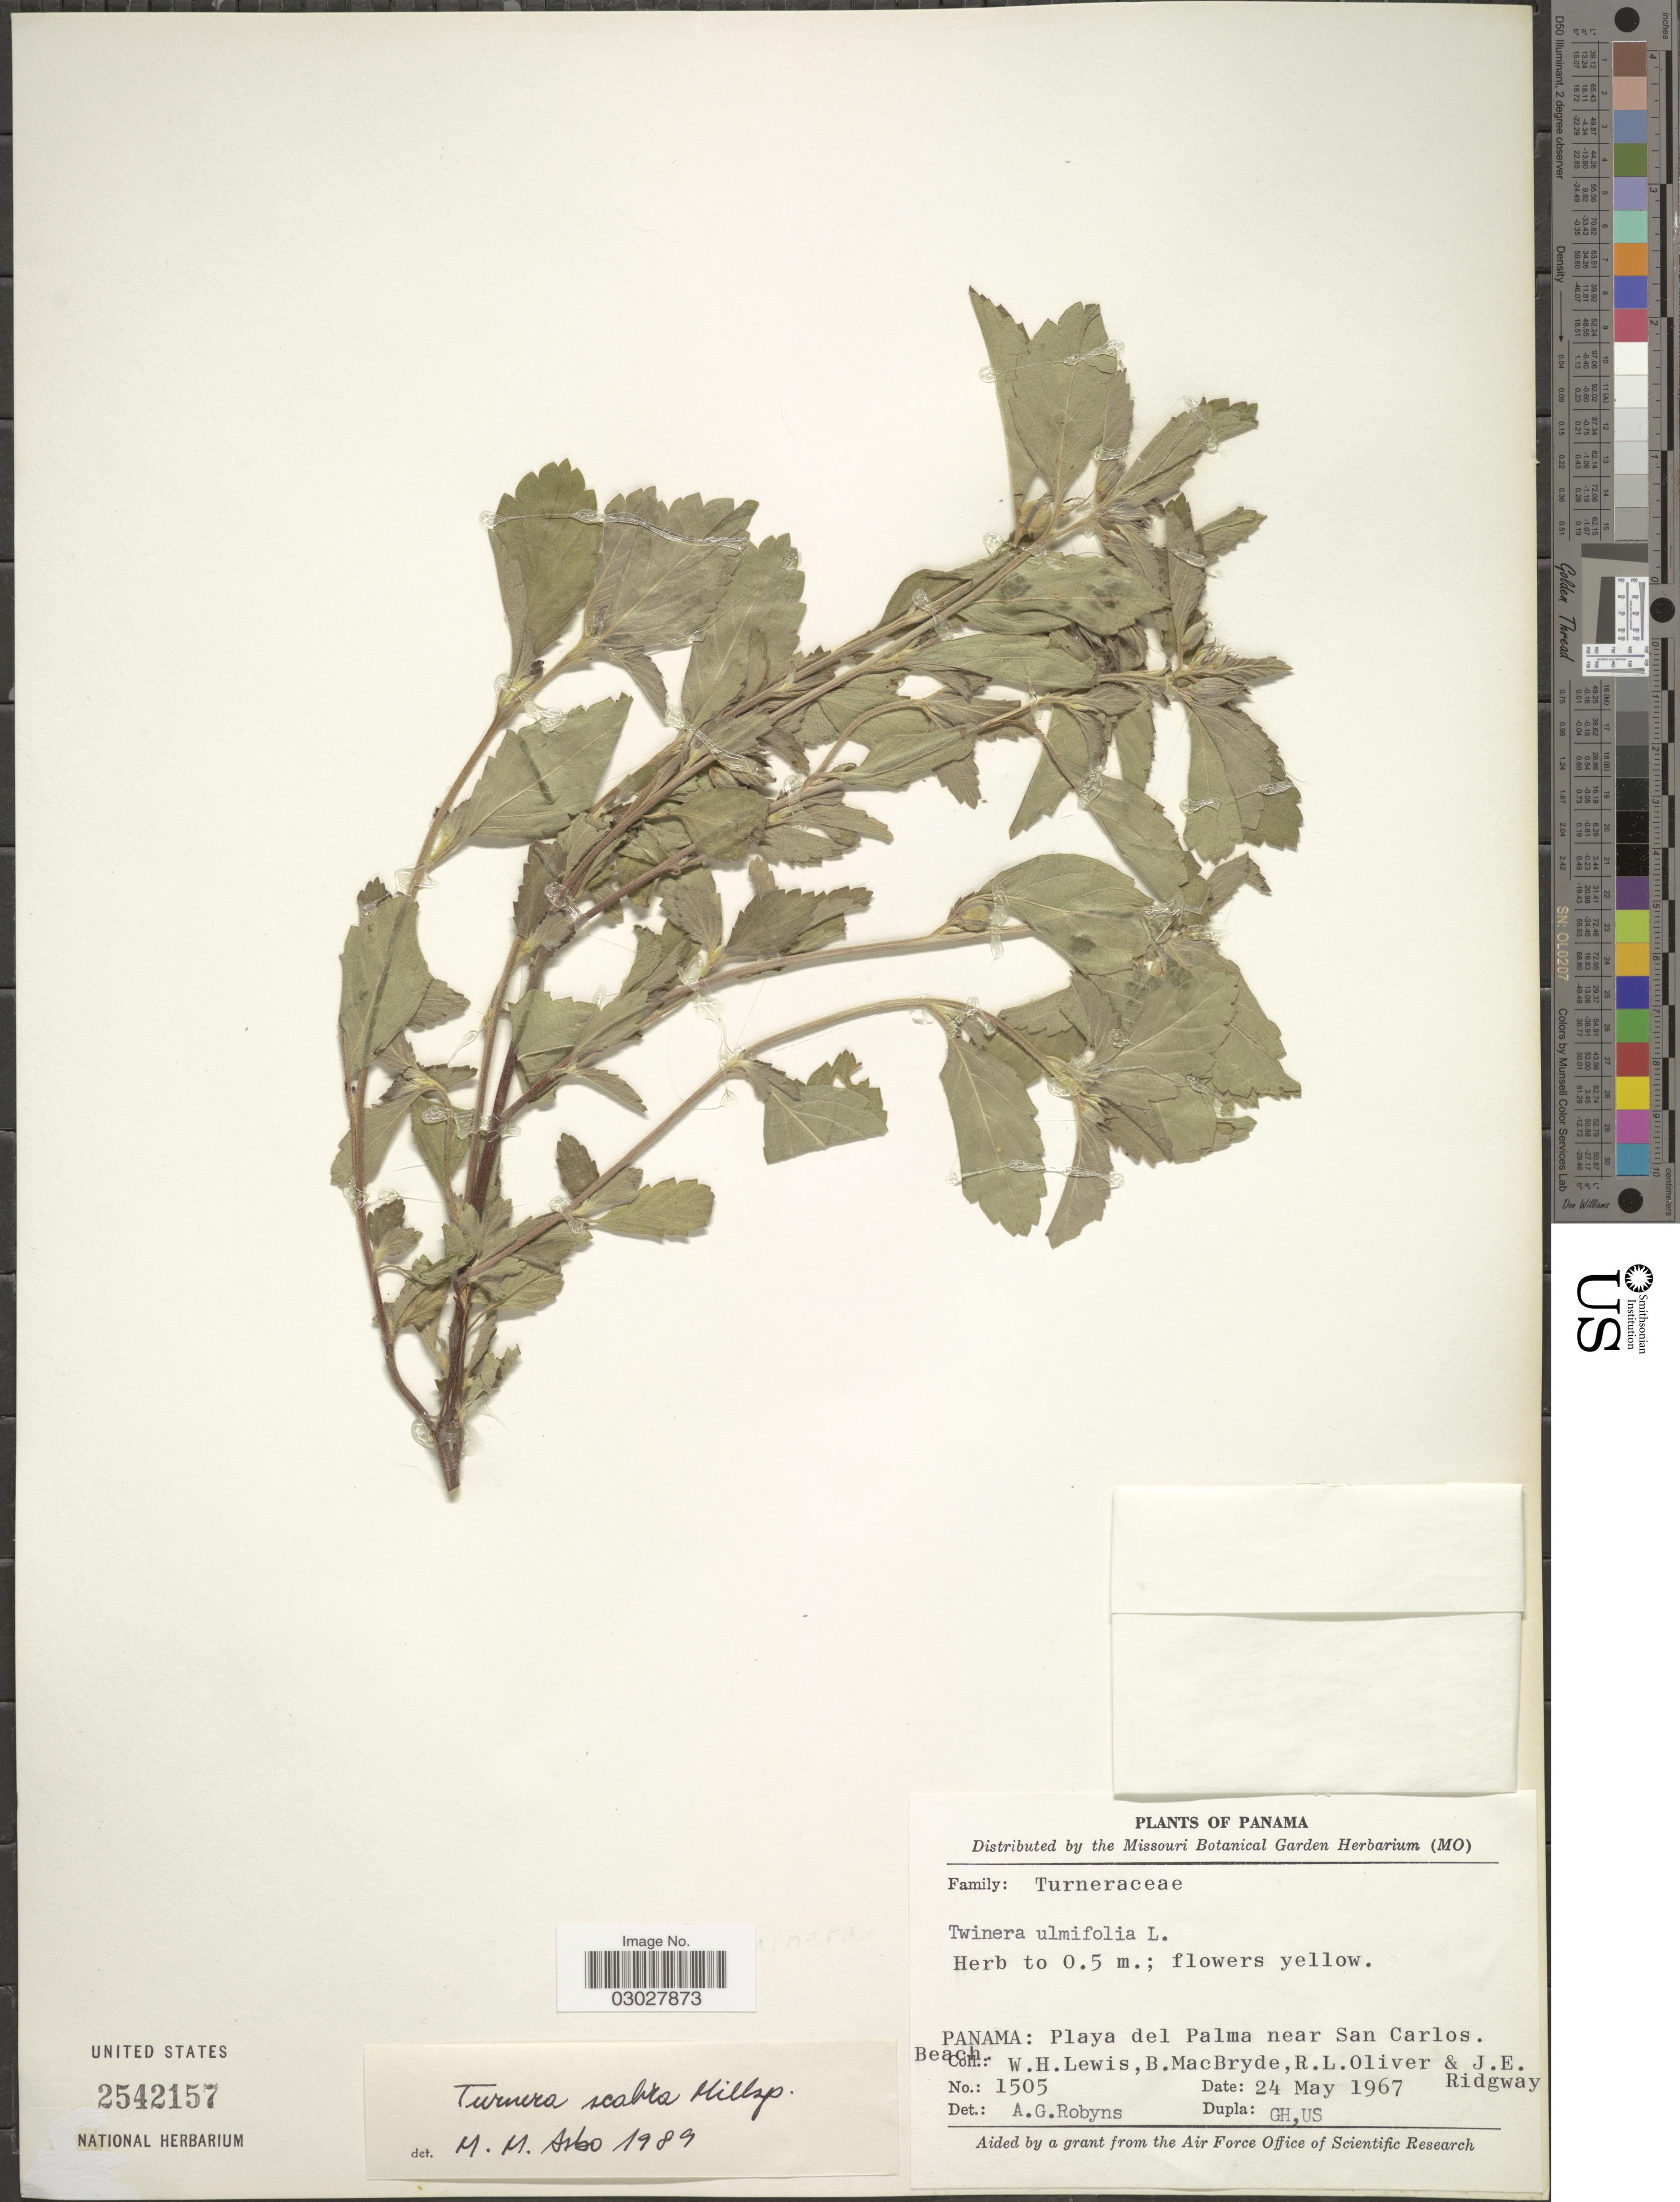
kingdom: Plantae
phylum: Tracheophyta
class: Magnoliopsida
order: Malpighiales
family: Turneraceae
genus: Turnera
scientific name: Turnera scabra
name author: Millsp.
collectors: W. H. Lewis, B. MacBryde, R. Oliver & J. Ridgway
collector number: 1505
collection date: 1967-05-24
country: Panama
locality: Panama: Playa del Palma near San Carlos. Beach.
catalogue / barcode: US 2542157